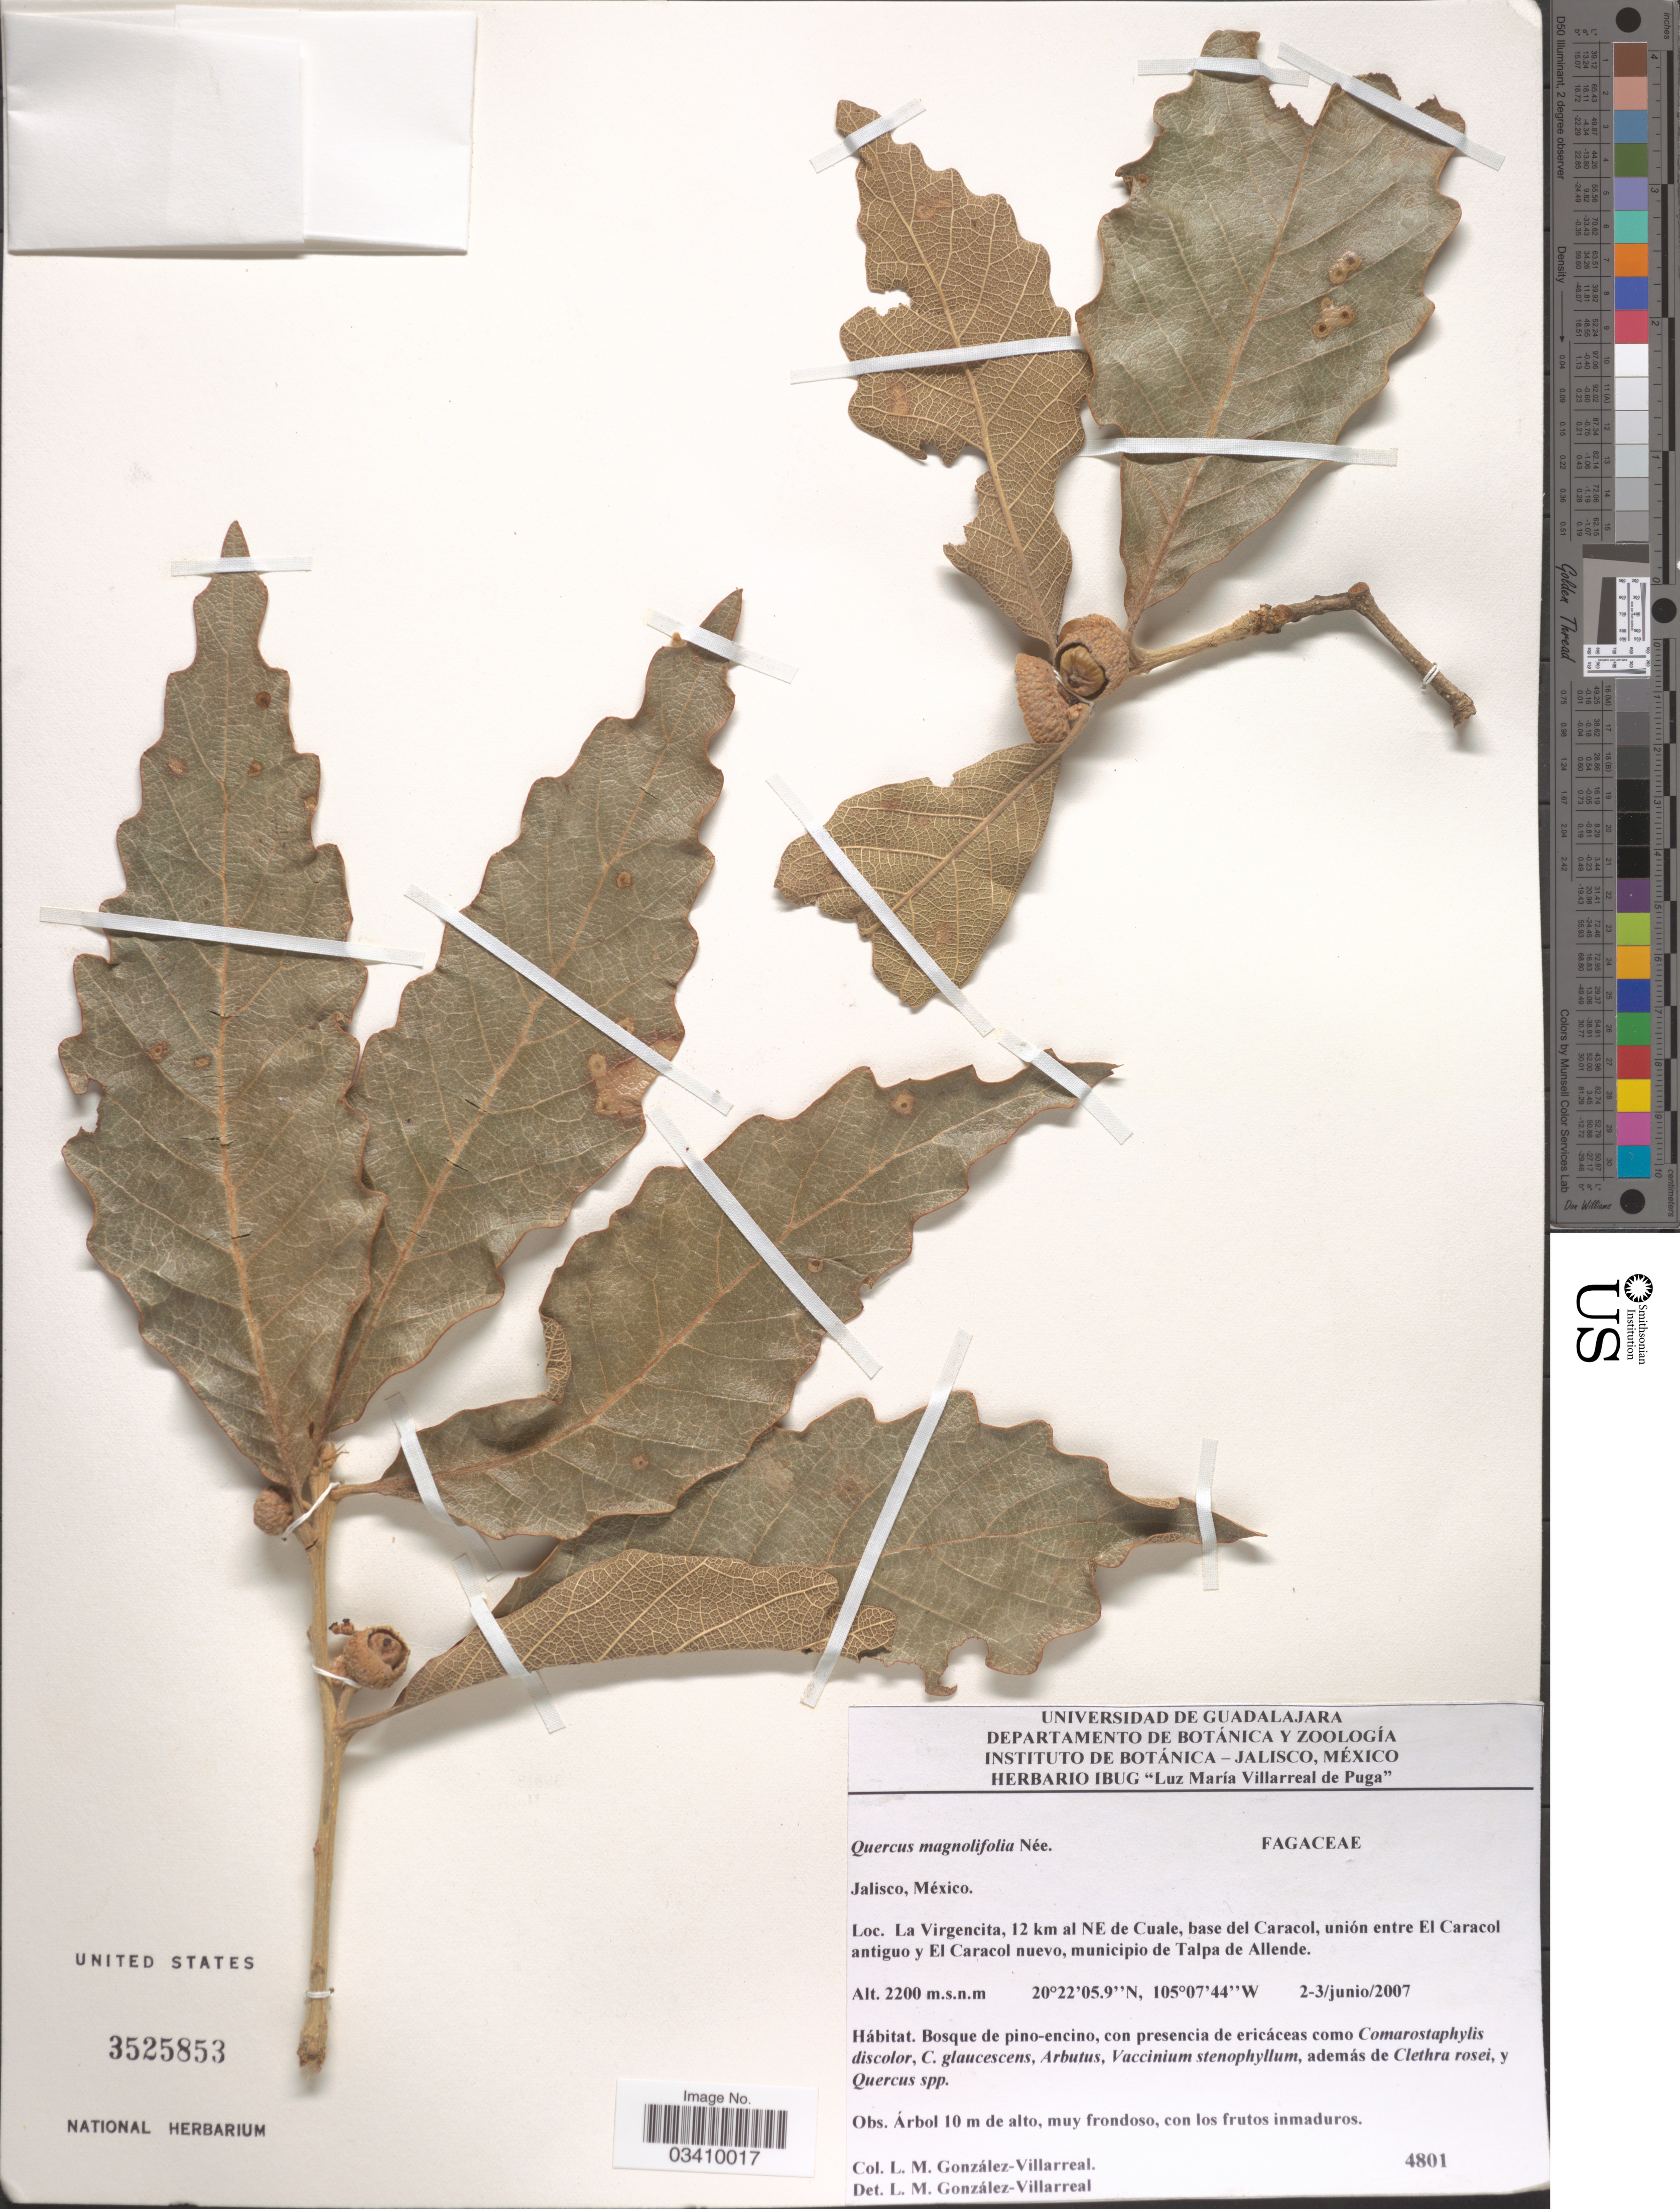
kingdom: Plantae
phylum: Tracheophyta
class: Magnoliopsida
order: Fagales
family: Fagaceae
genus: Quercus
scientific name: Quercus magnoliifolia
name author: Née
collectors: L. M. González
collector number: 4801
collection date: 2007-06-02/2007-06-03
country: Mexico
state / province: Jalisco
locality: La Virgencita, 12 km al NE de Cuale, base del Caracol, unión entre El Caracol antiguo y El Caracol nuevo, municipio de Talpa de Allende.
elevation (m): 2200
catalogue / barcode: US 3525853